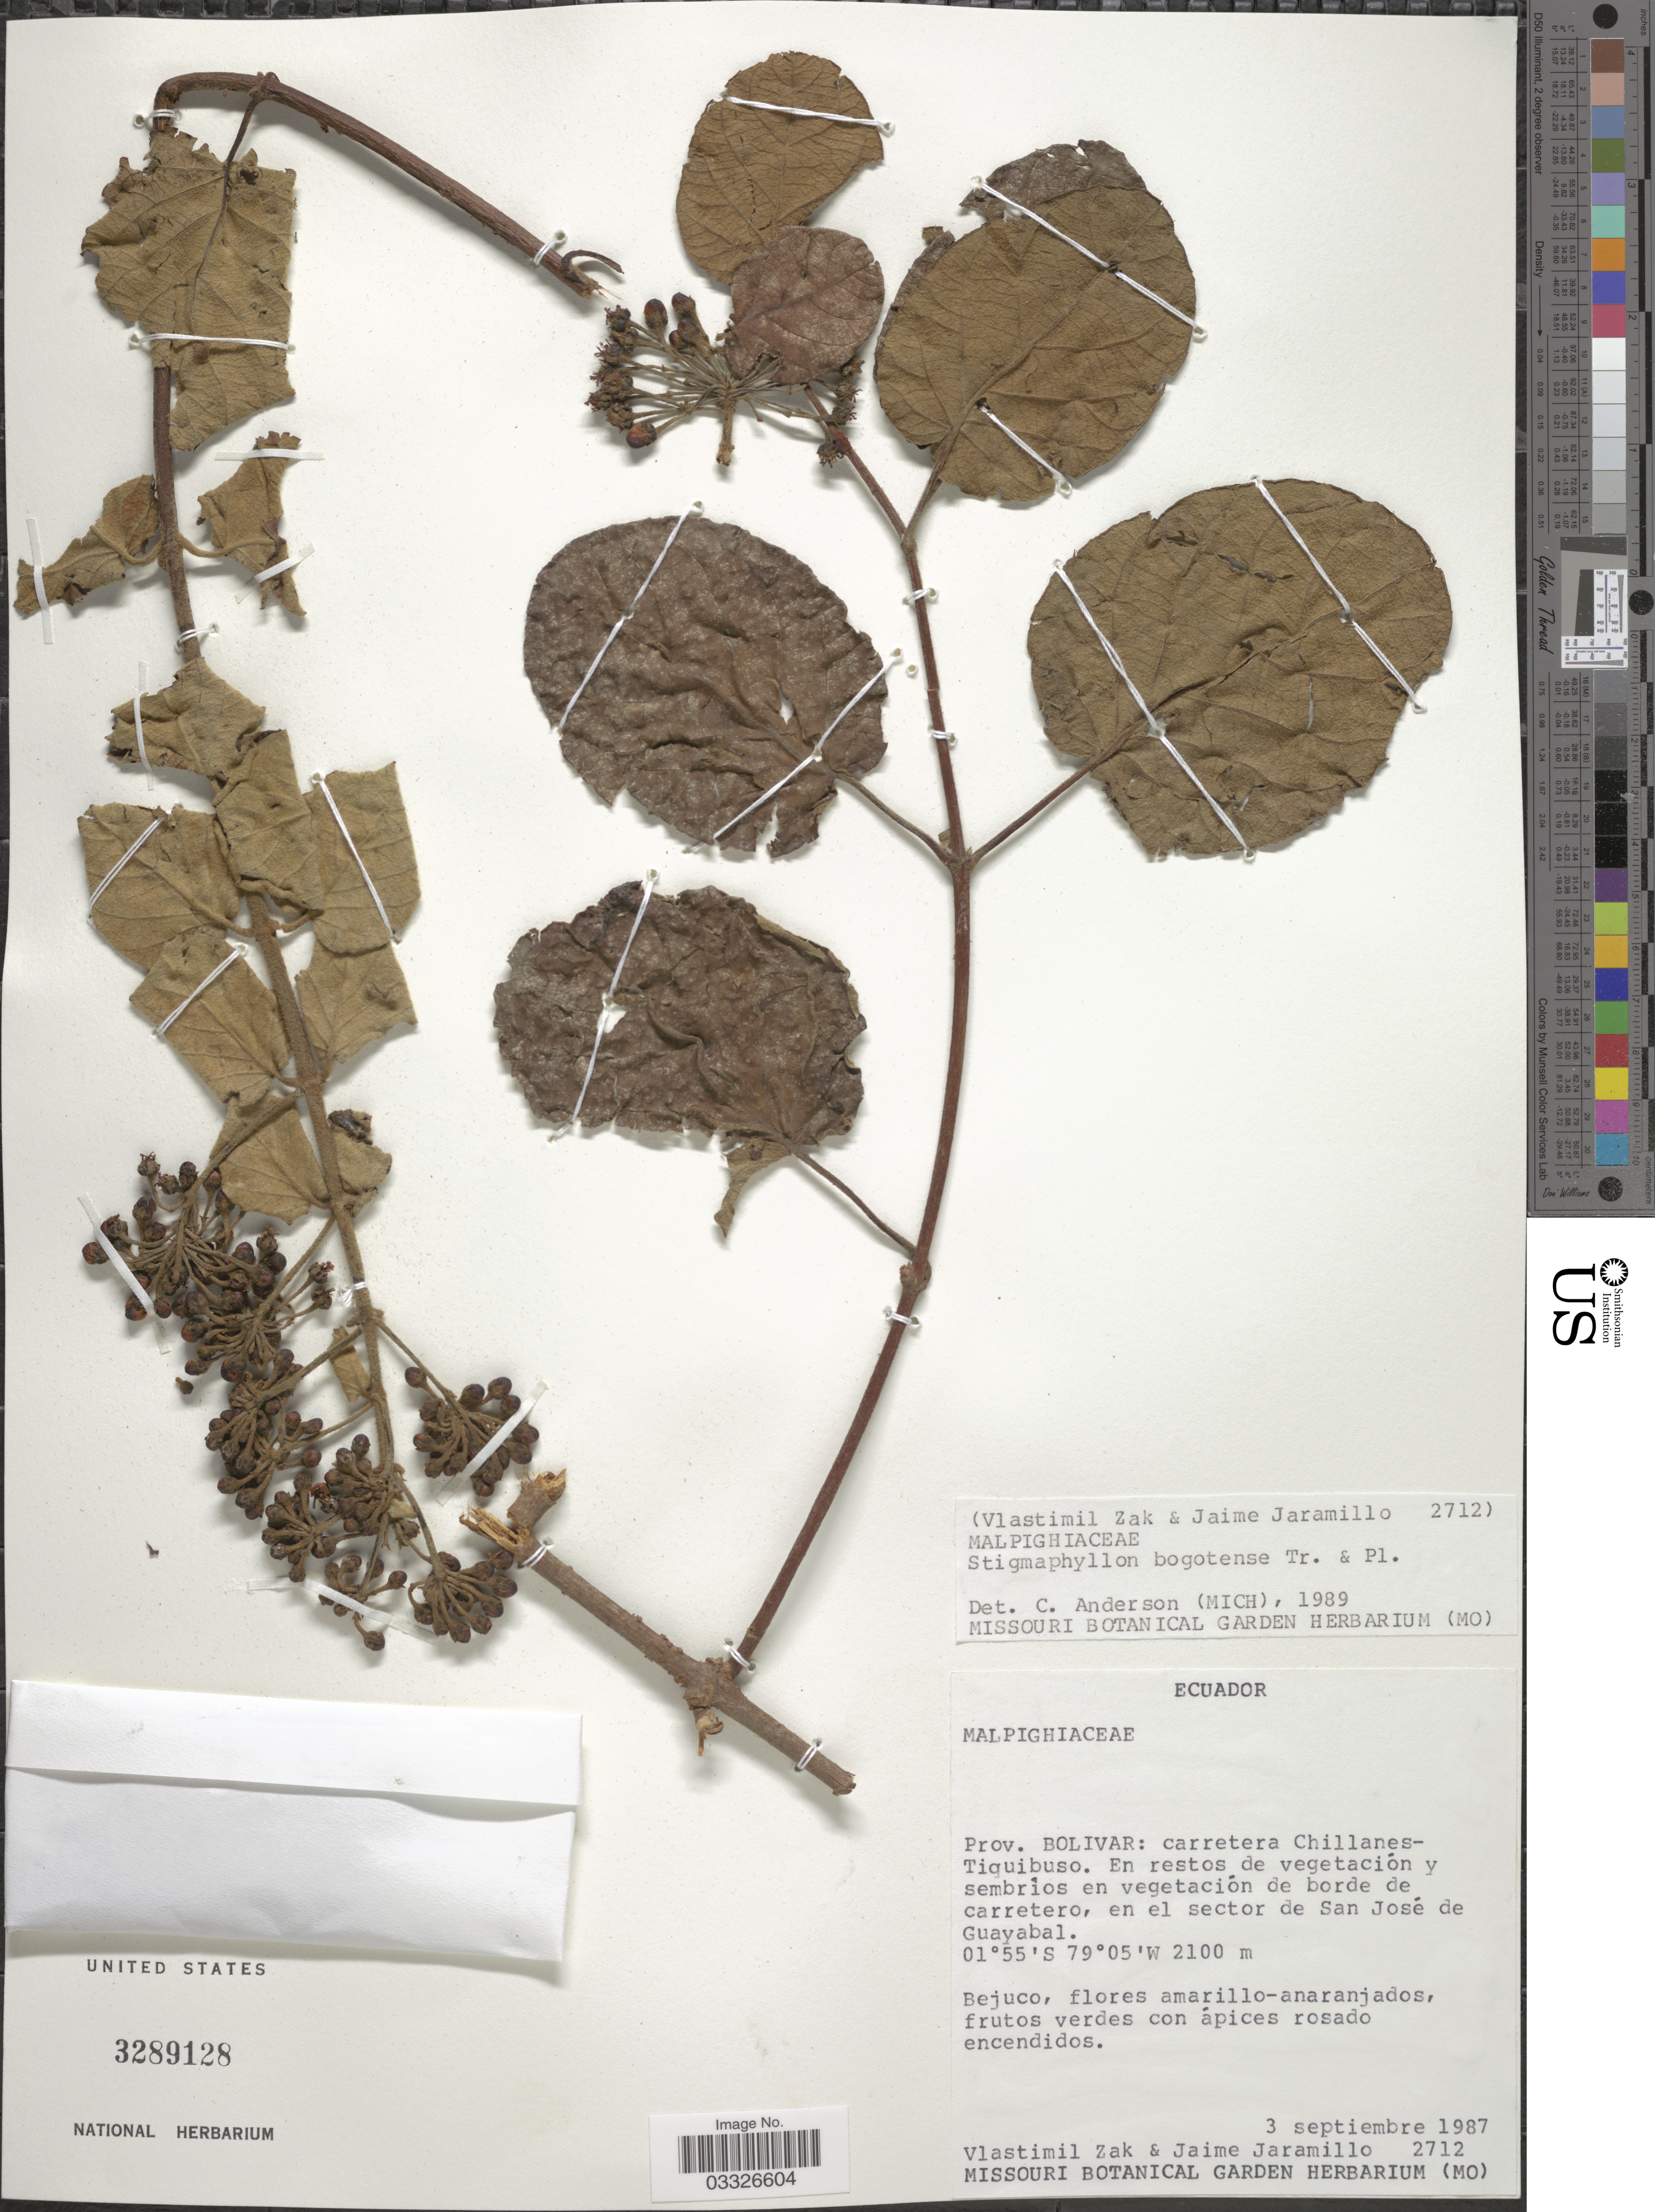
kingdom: Plantae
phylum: Tracheophyta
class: Magnoliopsida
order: Malpighiales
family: Malpighiaceae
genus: Stigmaphyllon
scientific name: Stigmaphyllon bogotense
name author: Triana & Planch.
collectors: V. Zak & J. Jaramillo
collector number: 2712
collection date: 1987-09-03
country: Colombia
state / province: Bolívar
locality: Carretera Chillanes-Tiquibuso. En restos de vegetación y sembríos en vegetación de borde de carretero, en el sector de San José de Guayabal.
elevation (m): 2100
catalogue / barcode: US 3289128